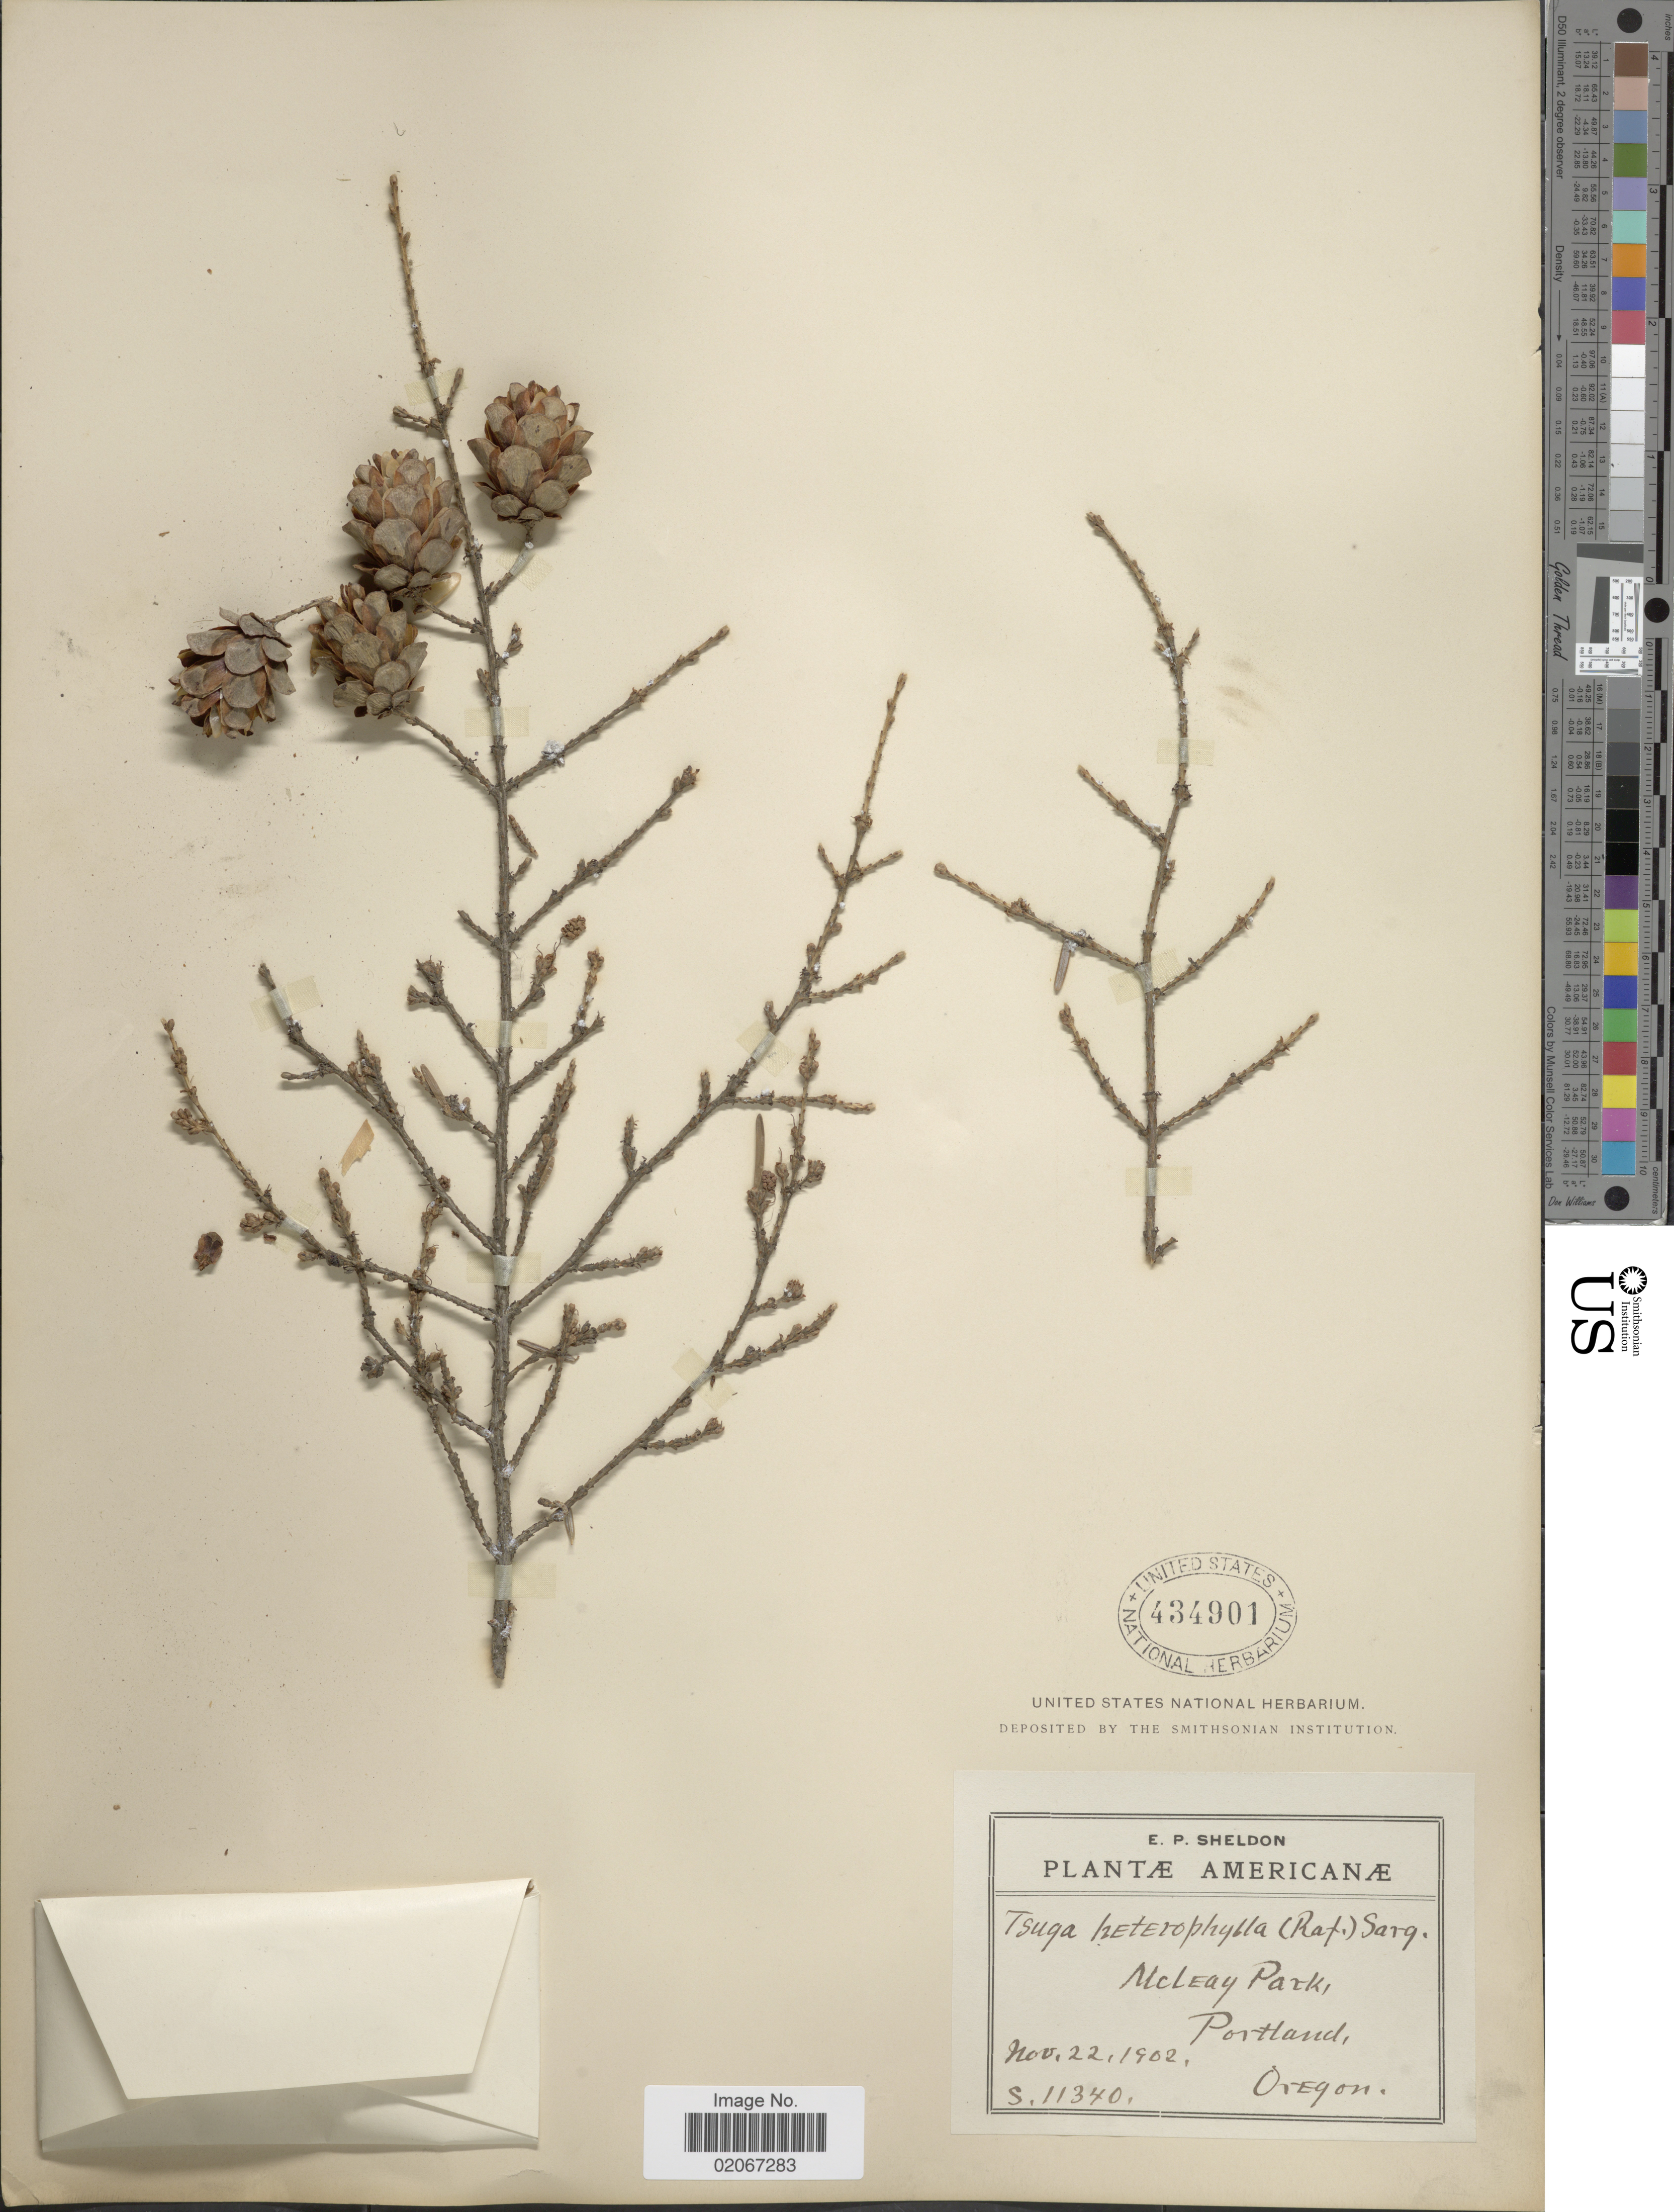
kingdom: Plantae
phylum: Tracheophyta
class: Pinopsida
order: Pinales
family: Pinaceae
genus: Tsuga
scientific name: Tsuga heterophylla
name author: (Raf.) Sarg.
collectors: E. P. Sheldon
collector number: S11340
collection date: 1902-11-22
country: United States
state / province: Oregon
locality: Mcleay Park, Portland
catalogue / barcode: US 434901